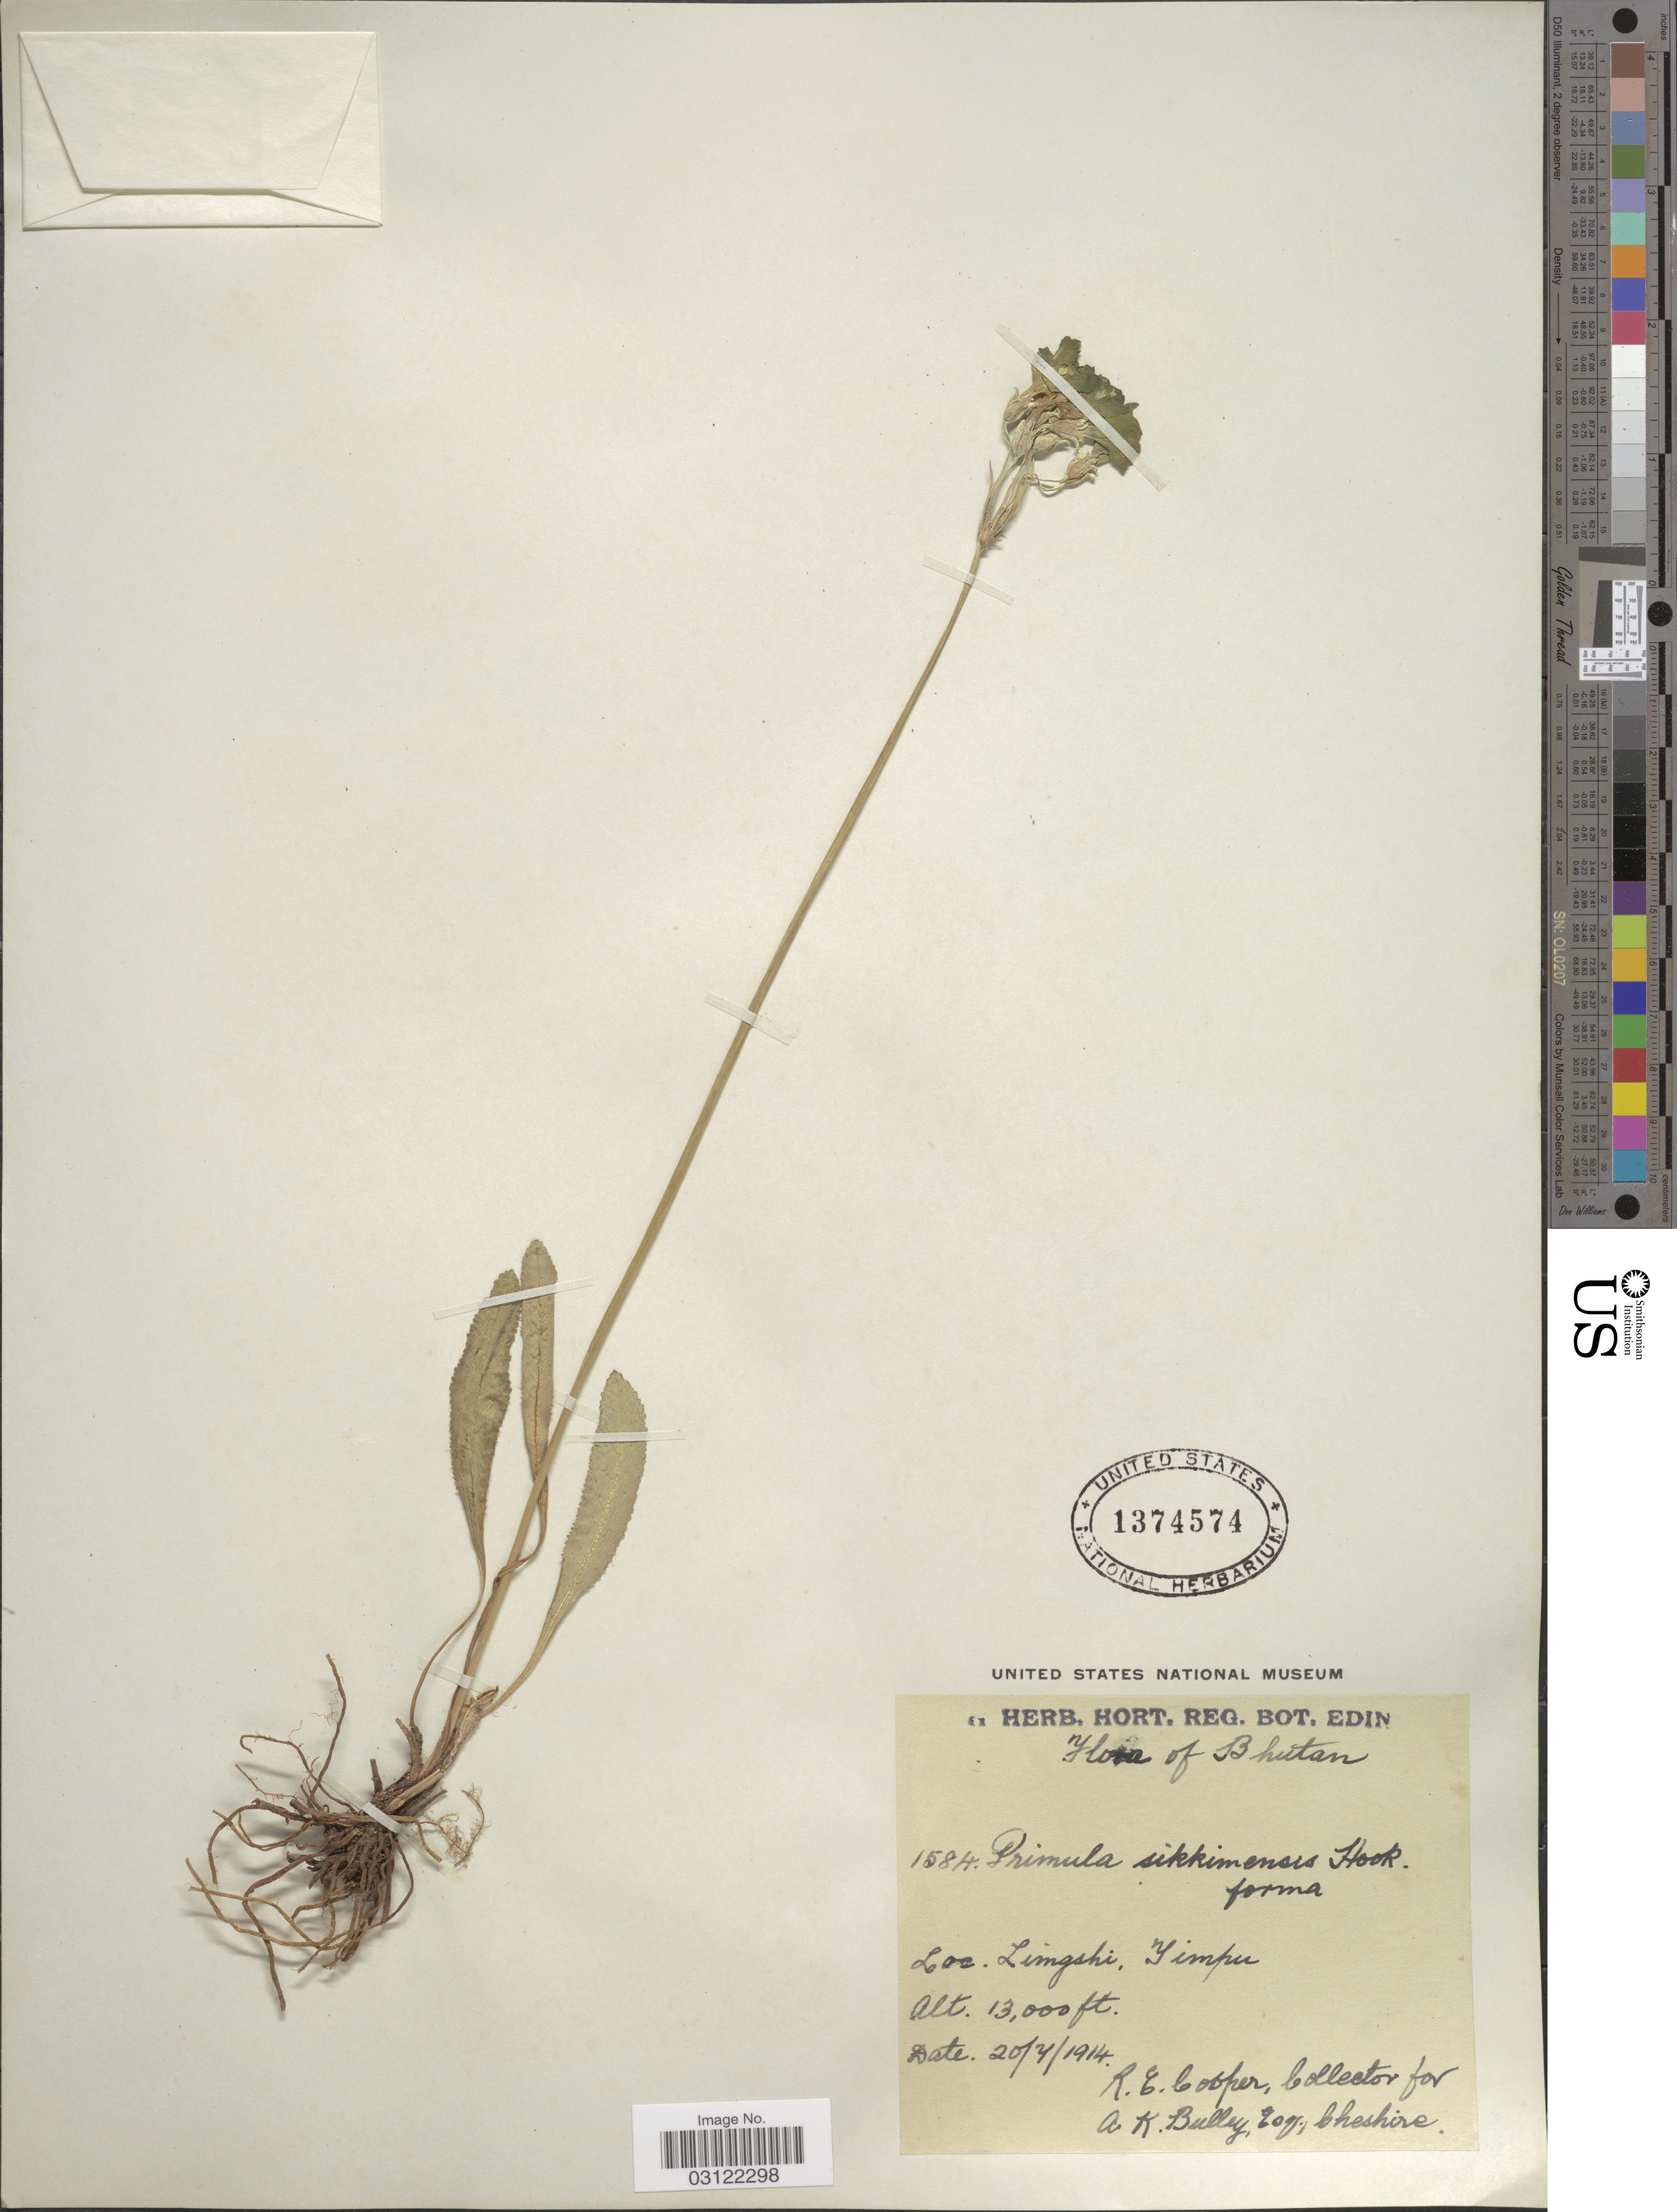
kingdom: Plantae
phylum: Tracheophyta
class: Magnoliopsida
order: Ericales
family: Primulaceae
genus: Primula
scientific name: Primula sikkimensis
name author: Hook.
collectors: R. E. Cooper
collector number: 1584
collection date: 1914-04-20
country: Bhutan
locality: Limgshi, Timpu.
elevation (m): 3962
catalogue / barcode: US 1374574